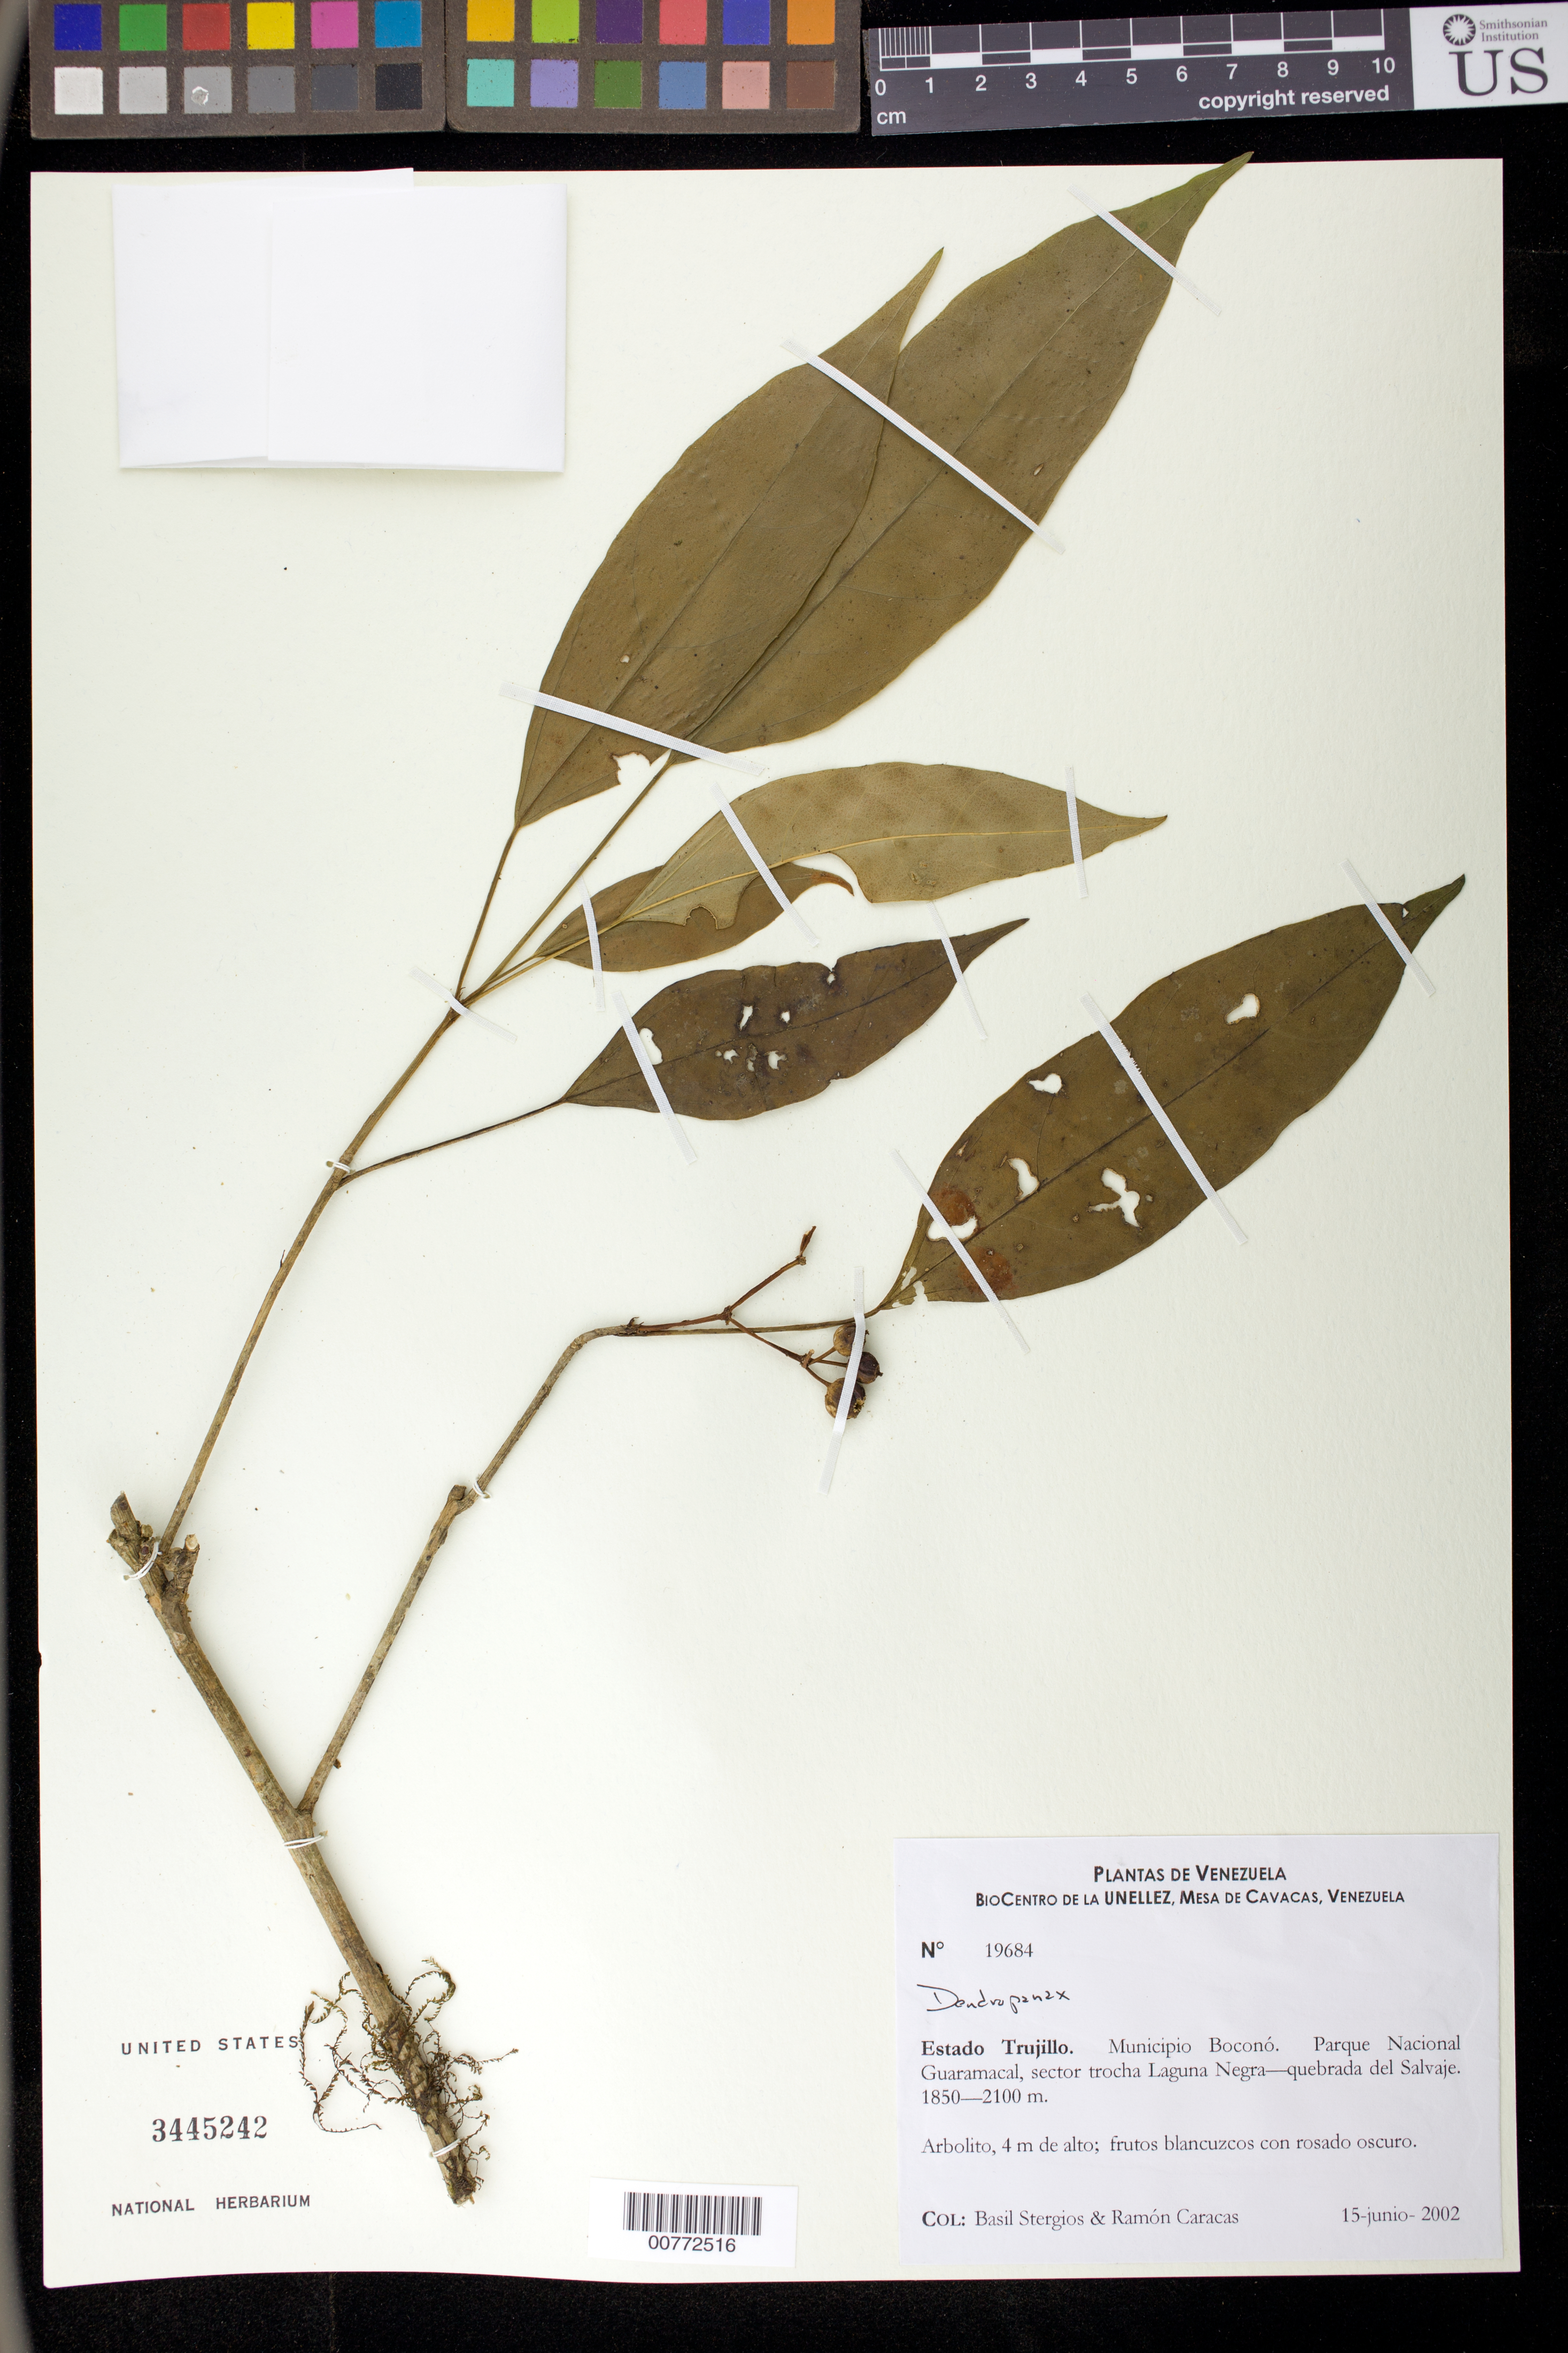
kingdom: Plantae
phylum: Tracheophyta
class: Magnoliopsida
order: Apiales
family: Araliaceae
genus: Dendropanax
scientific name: Dendropanax sp.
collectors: B. G. Stergios & R. Caracas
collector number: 19684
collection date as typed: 15 Jun 2002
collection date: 2002-06-15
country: Venezuela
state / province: Trujillo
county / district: Boconó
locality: Parque Nacional Guaramacal, sector quebrada del Salvaje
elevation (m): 1850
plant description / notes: PORT, US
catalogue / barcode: US 3445242